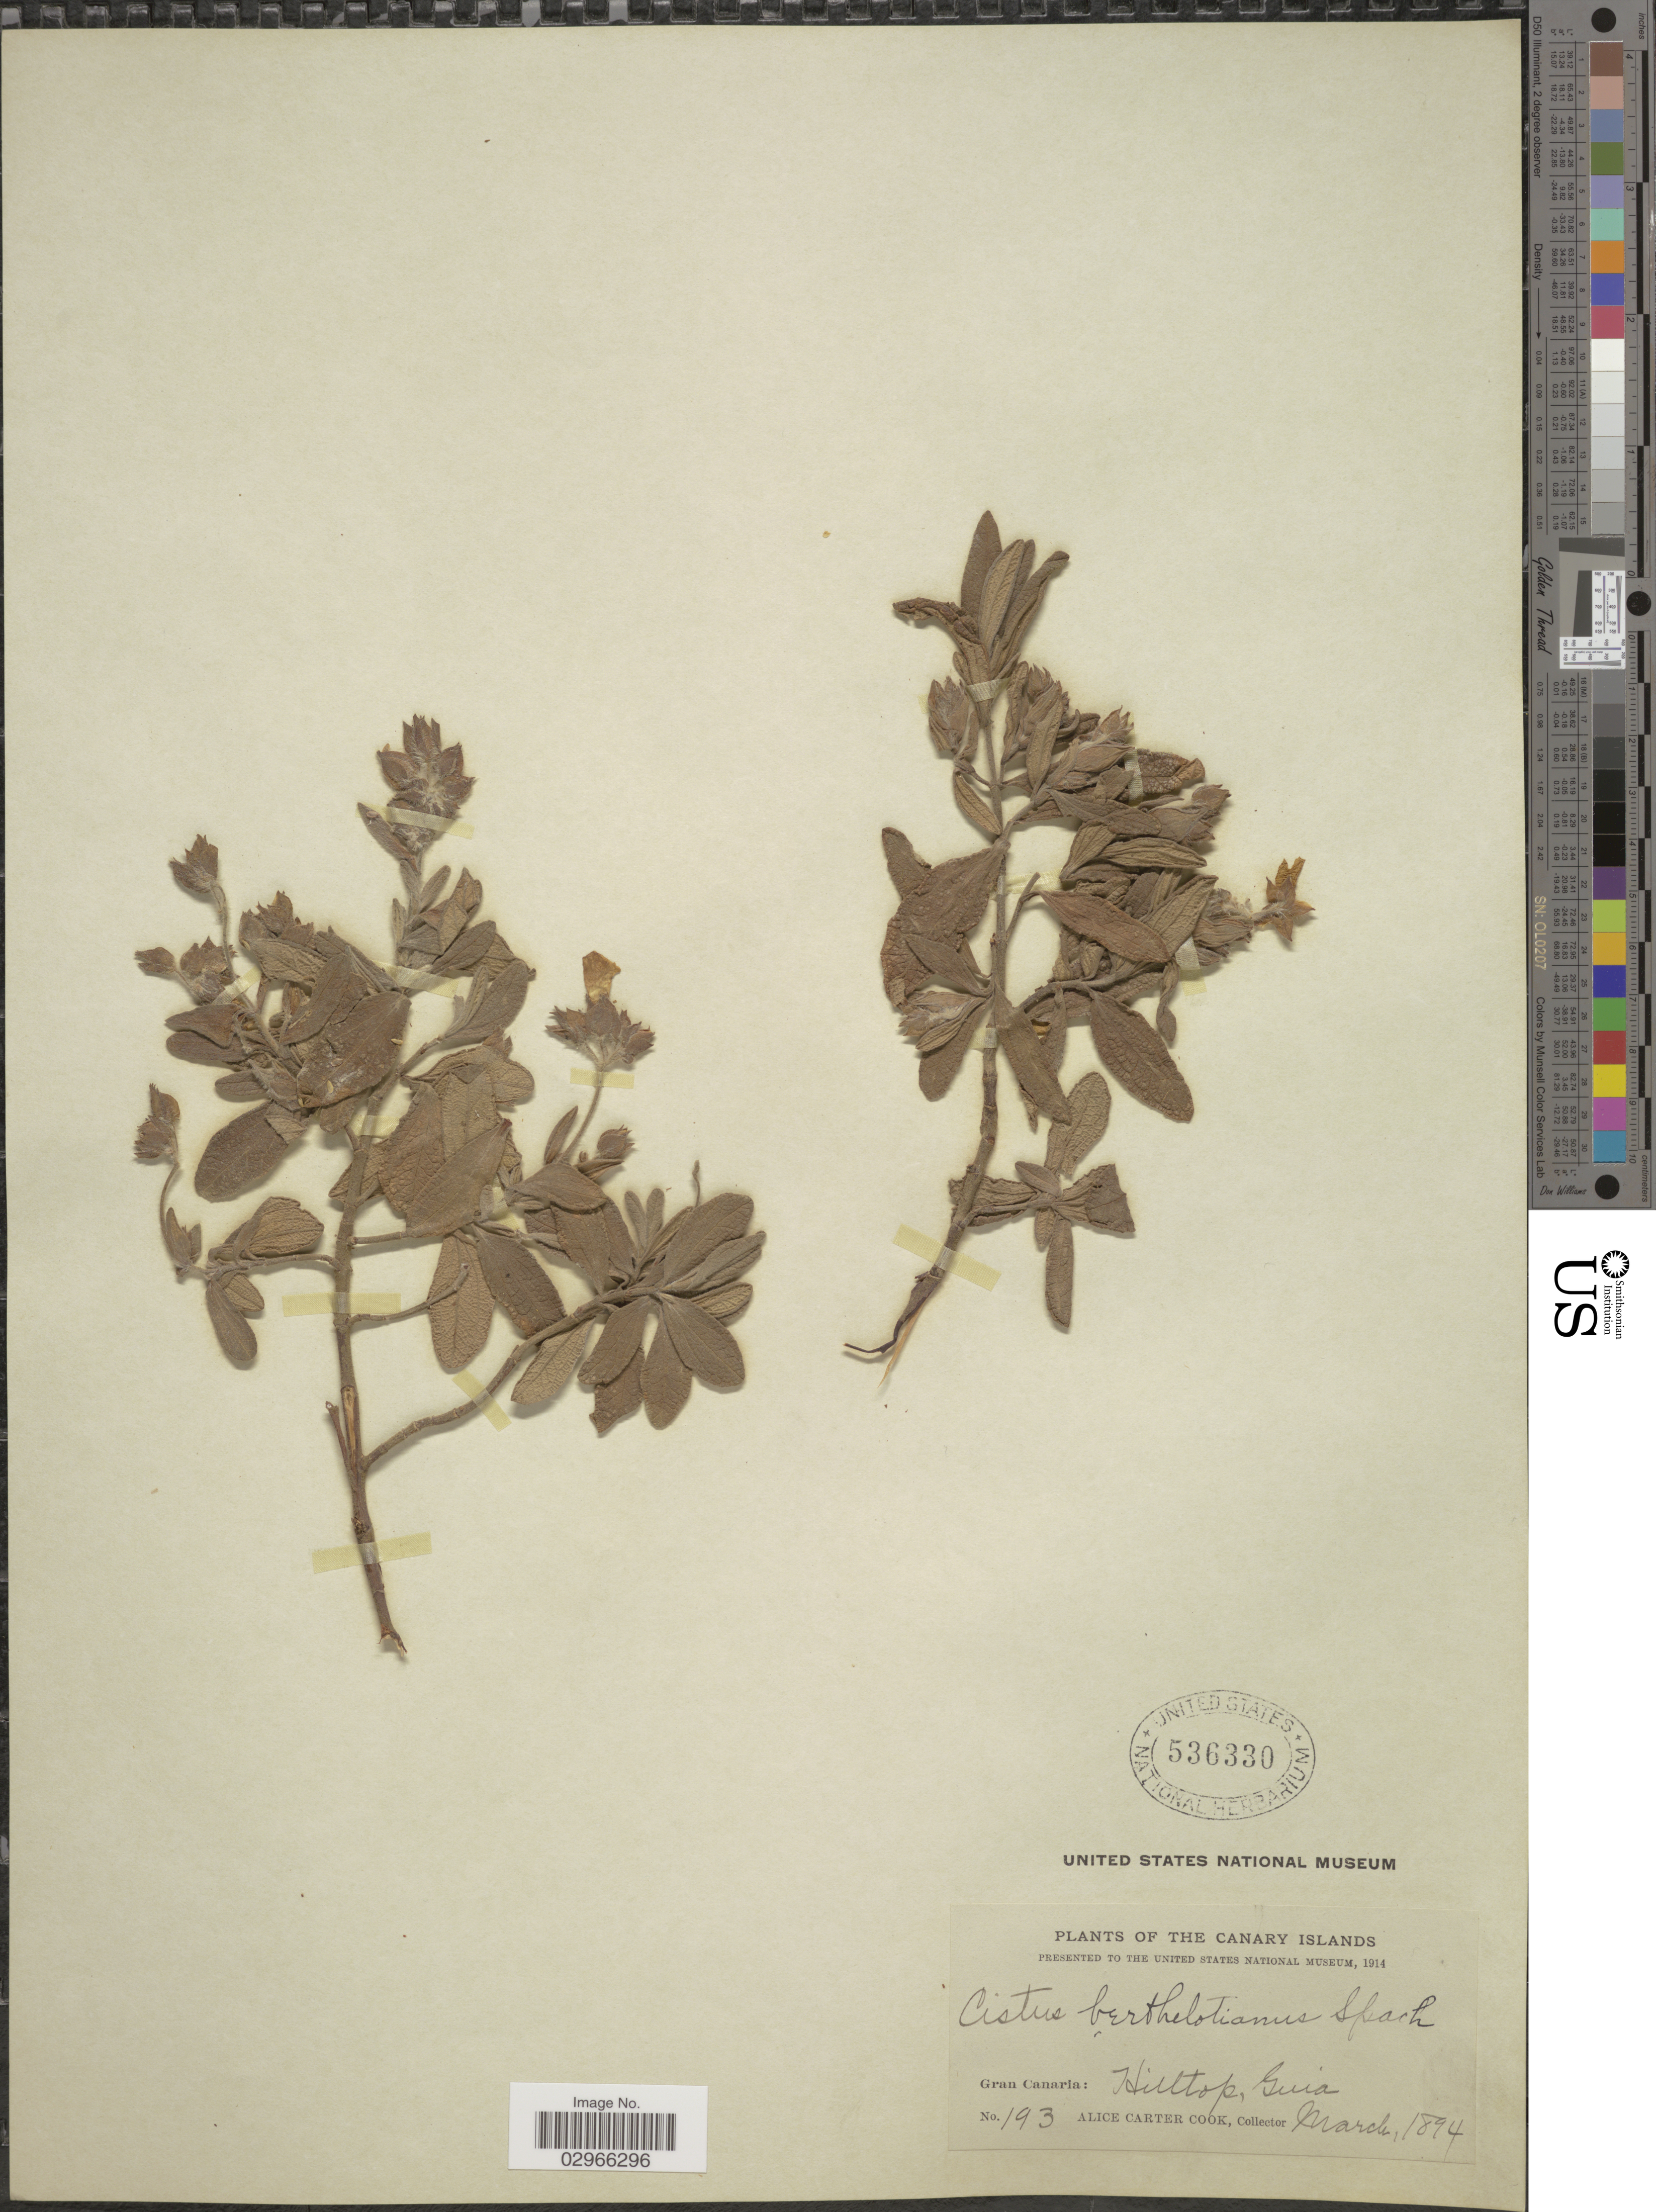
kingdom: Plantae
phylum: Tracheophyta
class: Magnoliopsida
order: Malvales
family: Cistaceae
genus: Cistus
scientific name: Cistus berthelotianus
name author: (Spach) Pit. & Proust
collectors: Alice C. Cook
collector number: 193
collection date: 1894-03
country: Spain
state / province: Canarias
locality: The Canary Islands. Gran Canaria: Hilltop, Guia.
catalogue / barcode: US 536330